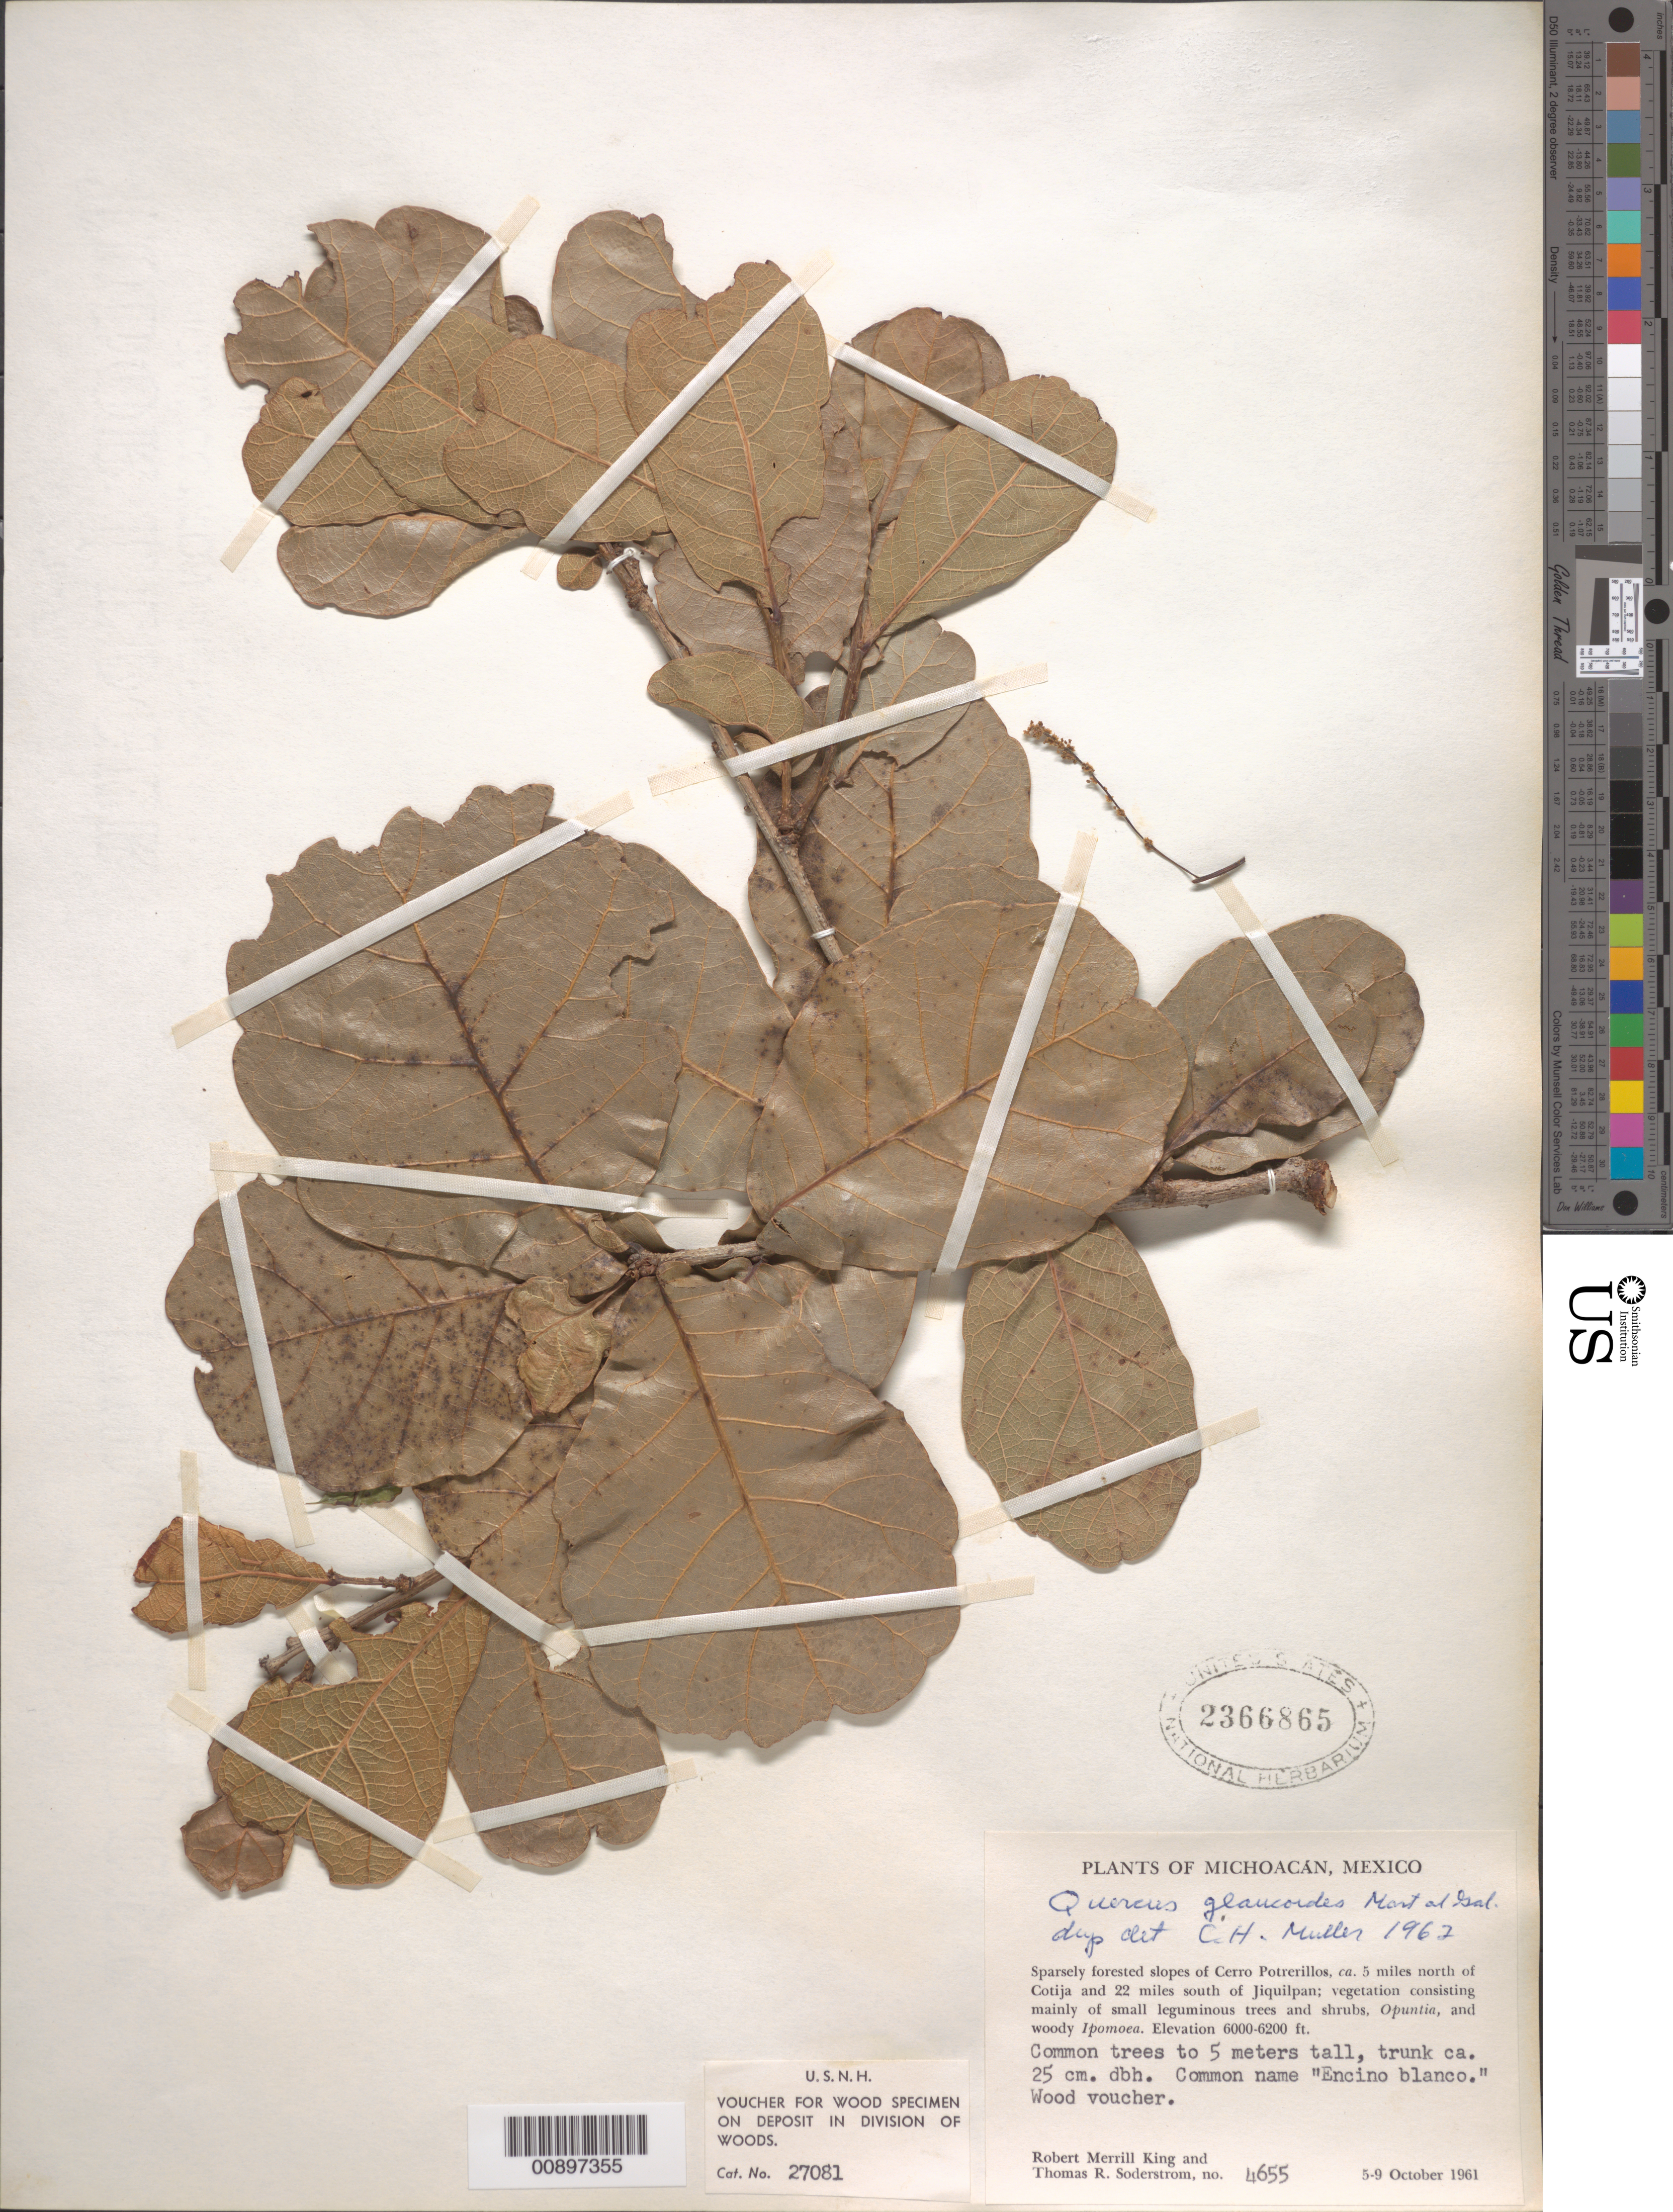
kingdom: Plantae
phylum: Tracheophyta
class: Magnoliopsida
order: Fagales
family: Fagaceae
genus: Quercus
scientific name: Quercus glaucoides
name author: M. Martens & Galeotti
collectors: R. M. King & T. R. Soderstrom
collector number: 4655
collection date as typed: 05 Oct 1961 to 09 Oct 1961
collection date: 1961-10-05/1961-10-09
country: Mexico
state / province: Michoacán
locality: Slopes of Cerro Potrerillos, ca. 5 miles north of Cotijaand 22 miles south of Jiquilpan.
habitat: Sparsely forested slopes; vegetation consisting mainly of small leguminous trees and shrubs, Opuntia, and woody Ipomoea.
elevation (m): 1829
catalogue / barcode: US 2366865